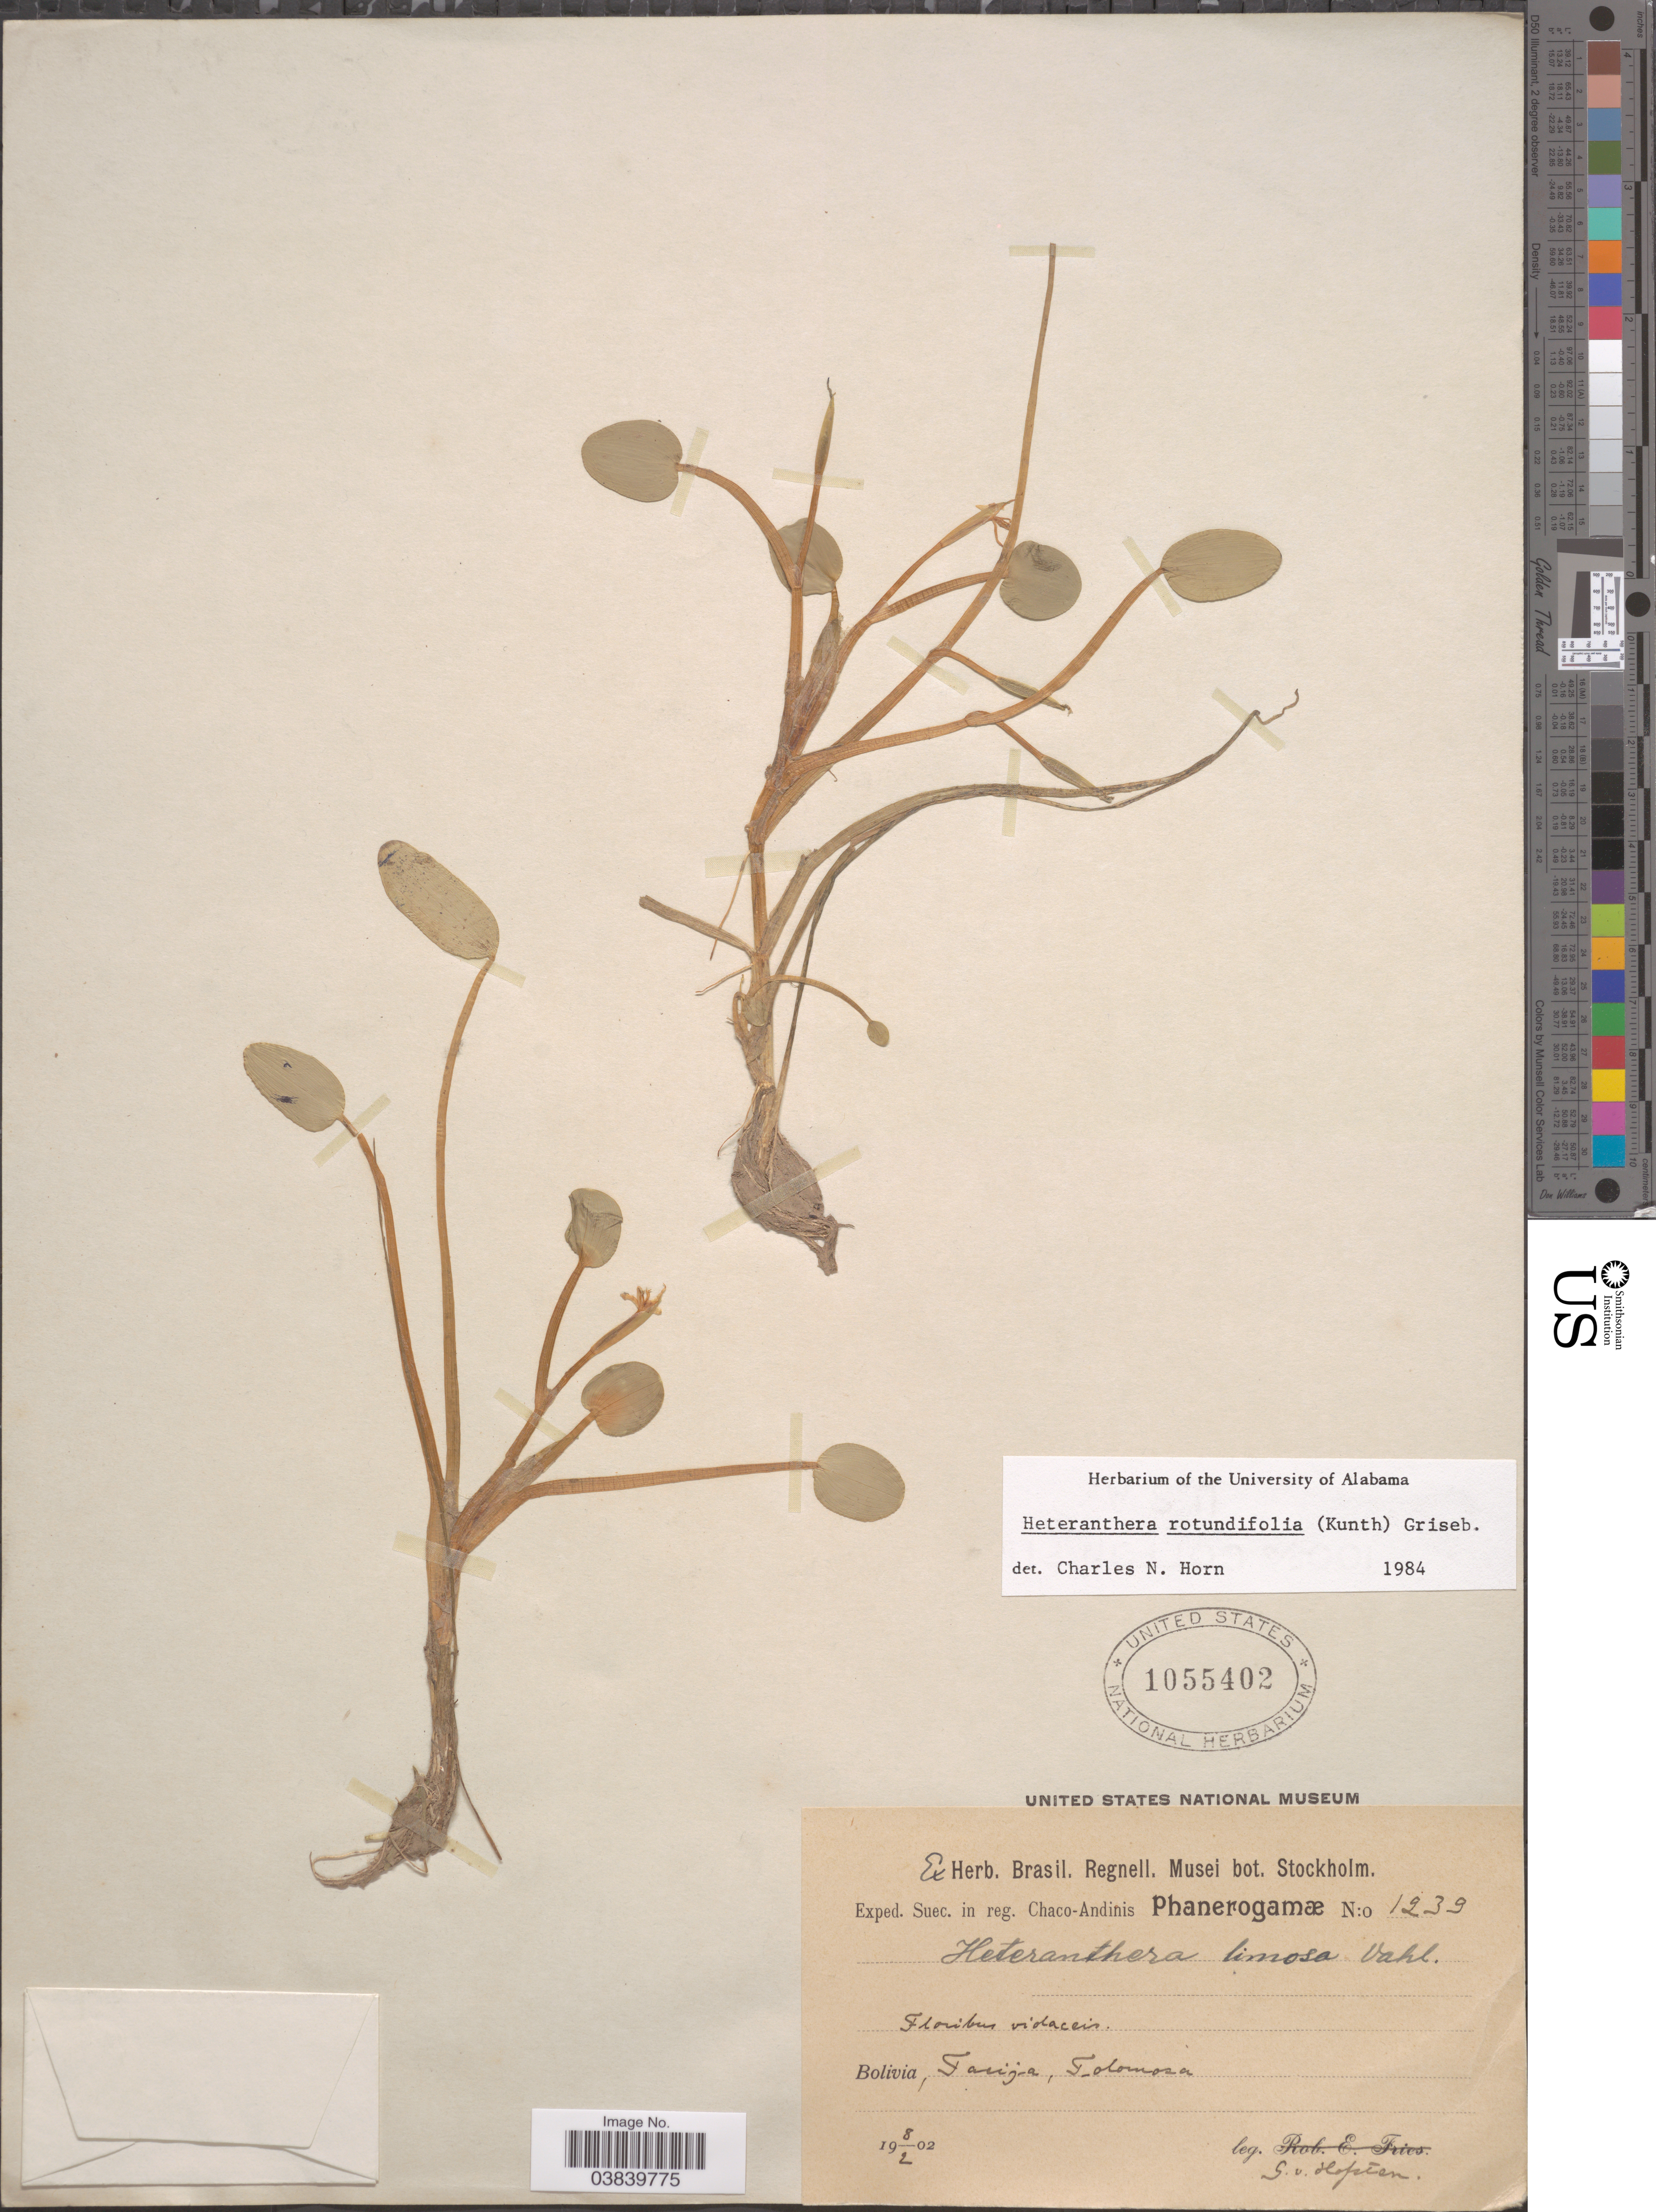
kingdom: Plantae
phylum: Tracheophyta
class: Liliopsida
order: Commelinales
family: Pontederiaceae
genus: Heteranthera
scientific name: Heteranthera rotundifolia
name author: (Kunth) Griseb.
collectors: G. Hofsten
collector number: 1239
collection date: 1902-02-08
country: Bolivia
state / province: Tarija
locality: Tolomosa.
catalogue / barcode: US 1055402